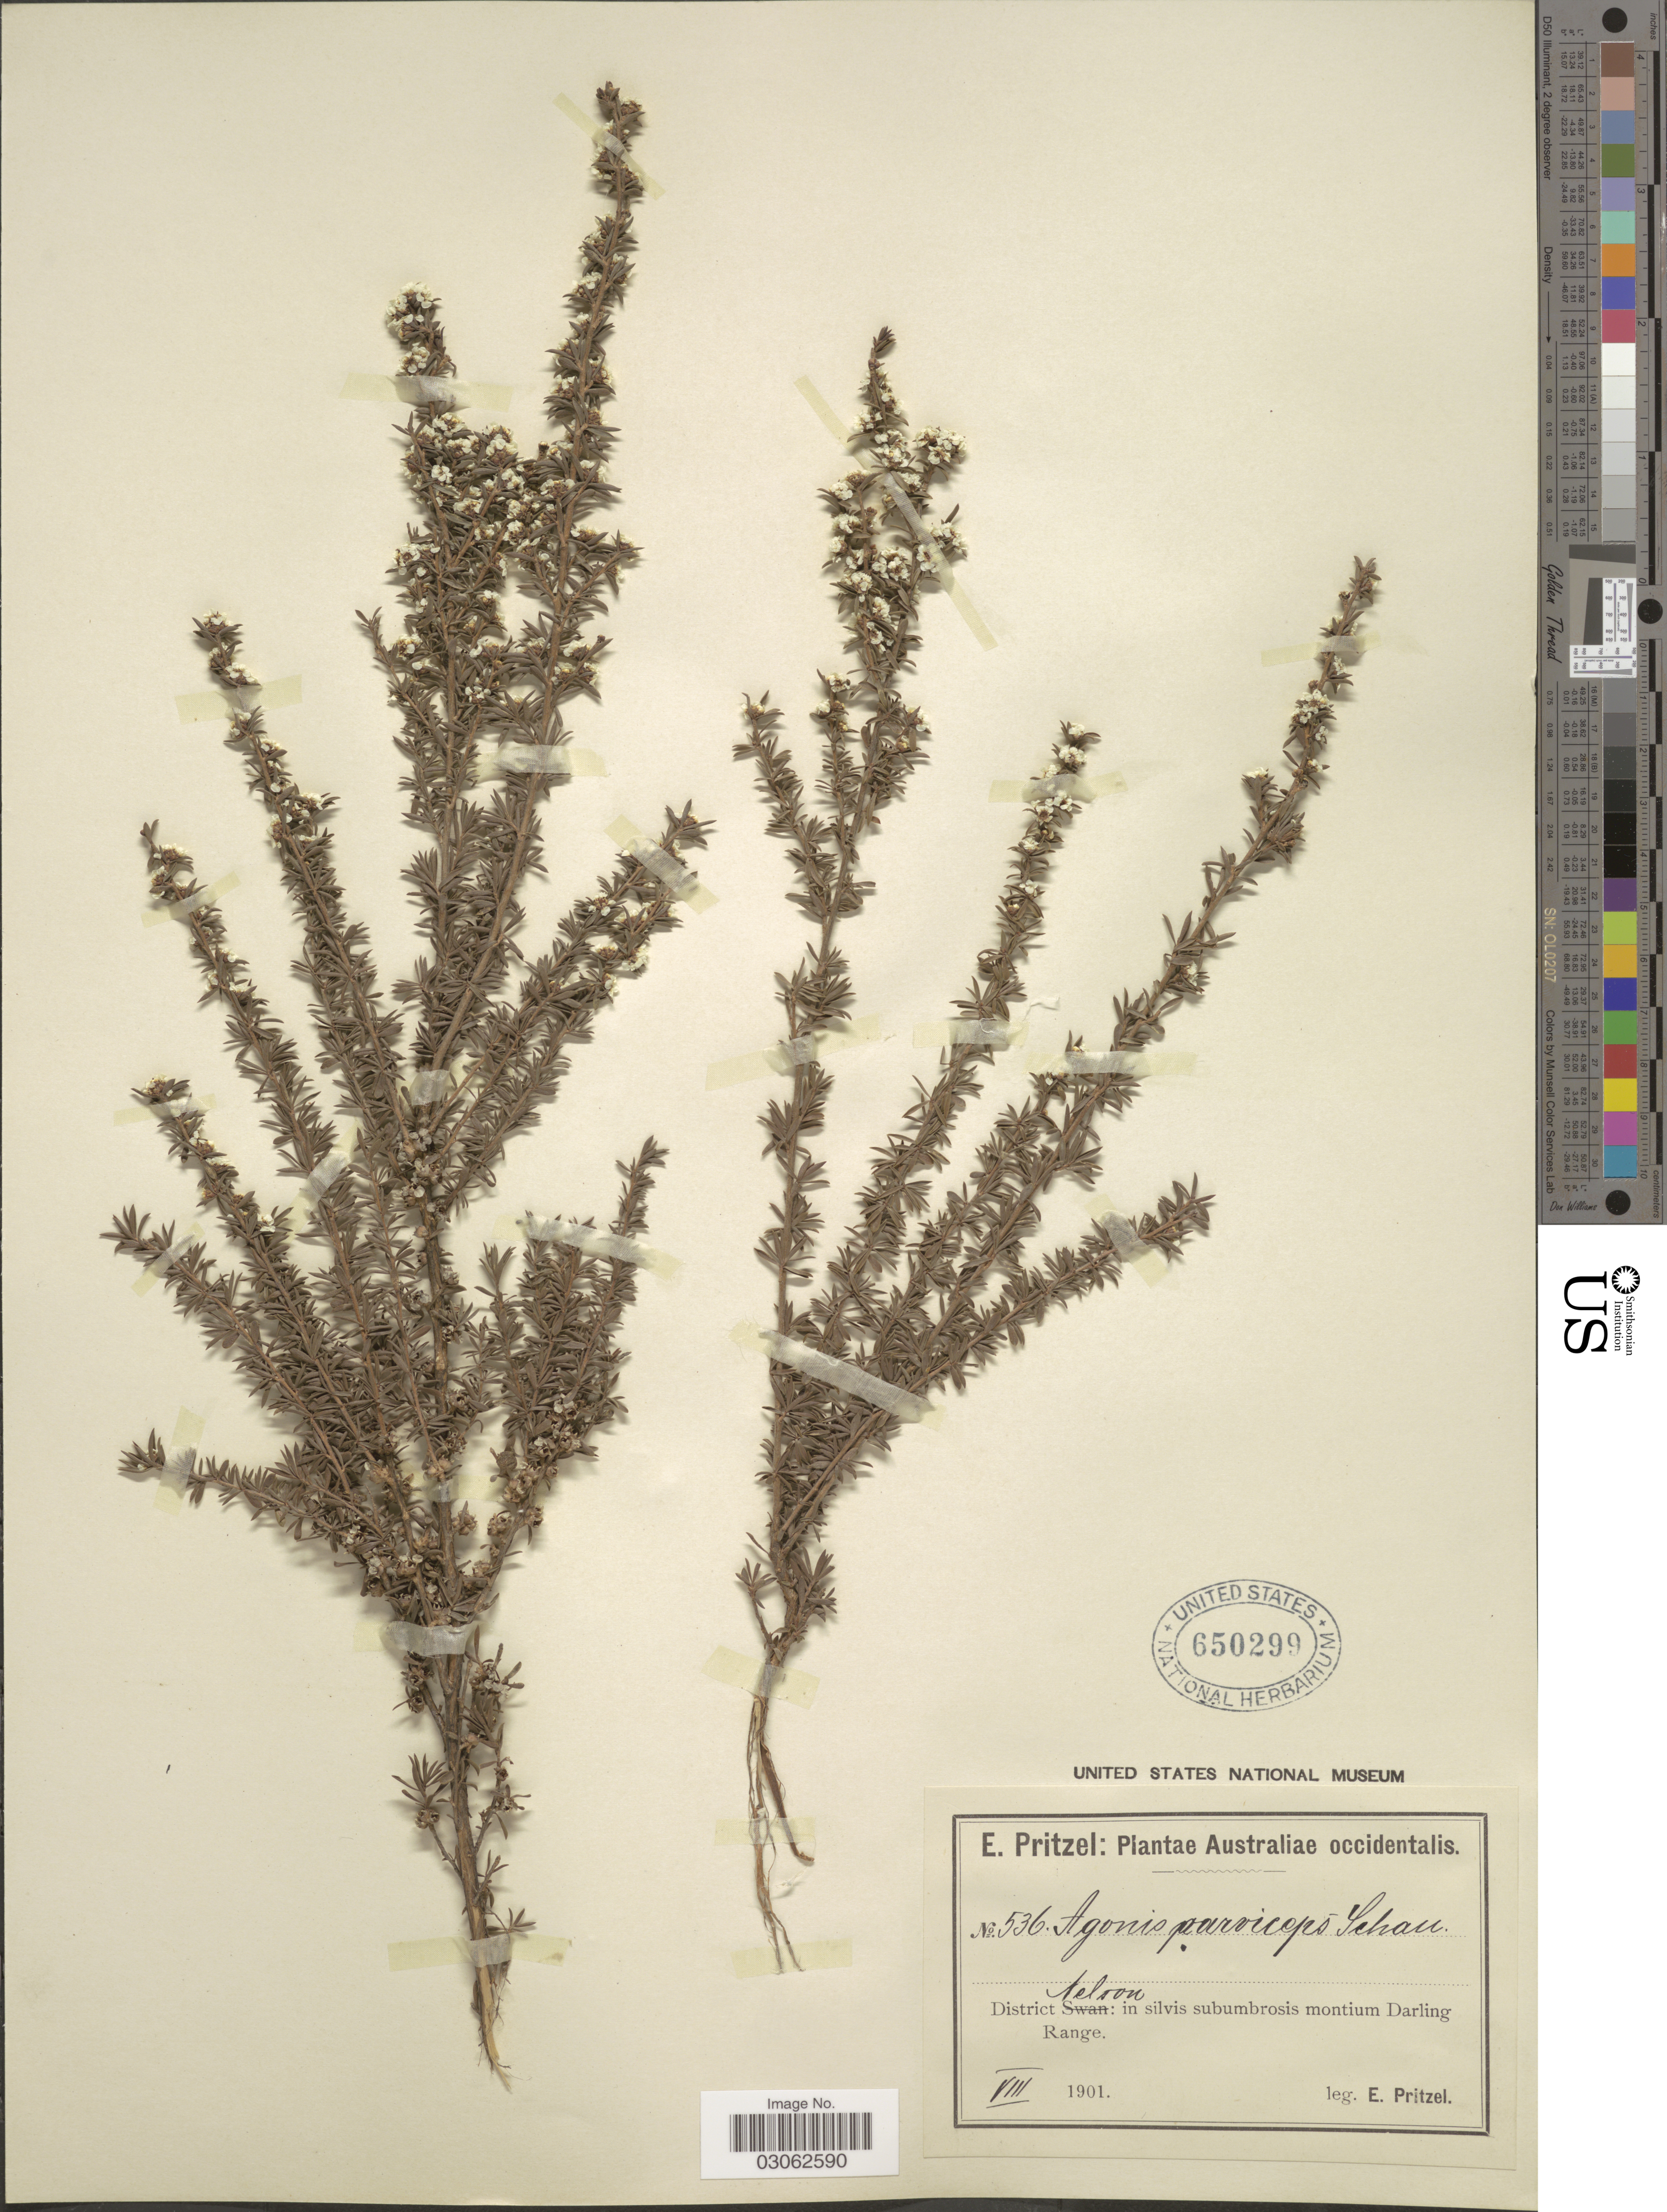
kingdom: Plantae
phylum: Tracheophyta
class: Magnoliopsida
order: Myrtales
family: Myrtaceae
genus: Taxandria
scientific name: Taxandria parviceps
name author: (Schauer) J.R. Wheeler & N.G. Marchant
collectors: E. G. Pritzel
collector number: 536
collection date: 1901-08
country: Australia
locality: Australiae occidentalis. District Nelson: in silvis subumbrosis montium Darling Range.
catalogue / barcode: US 650299